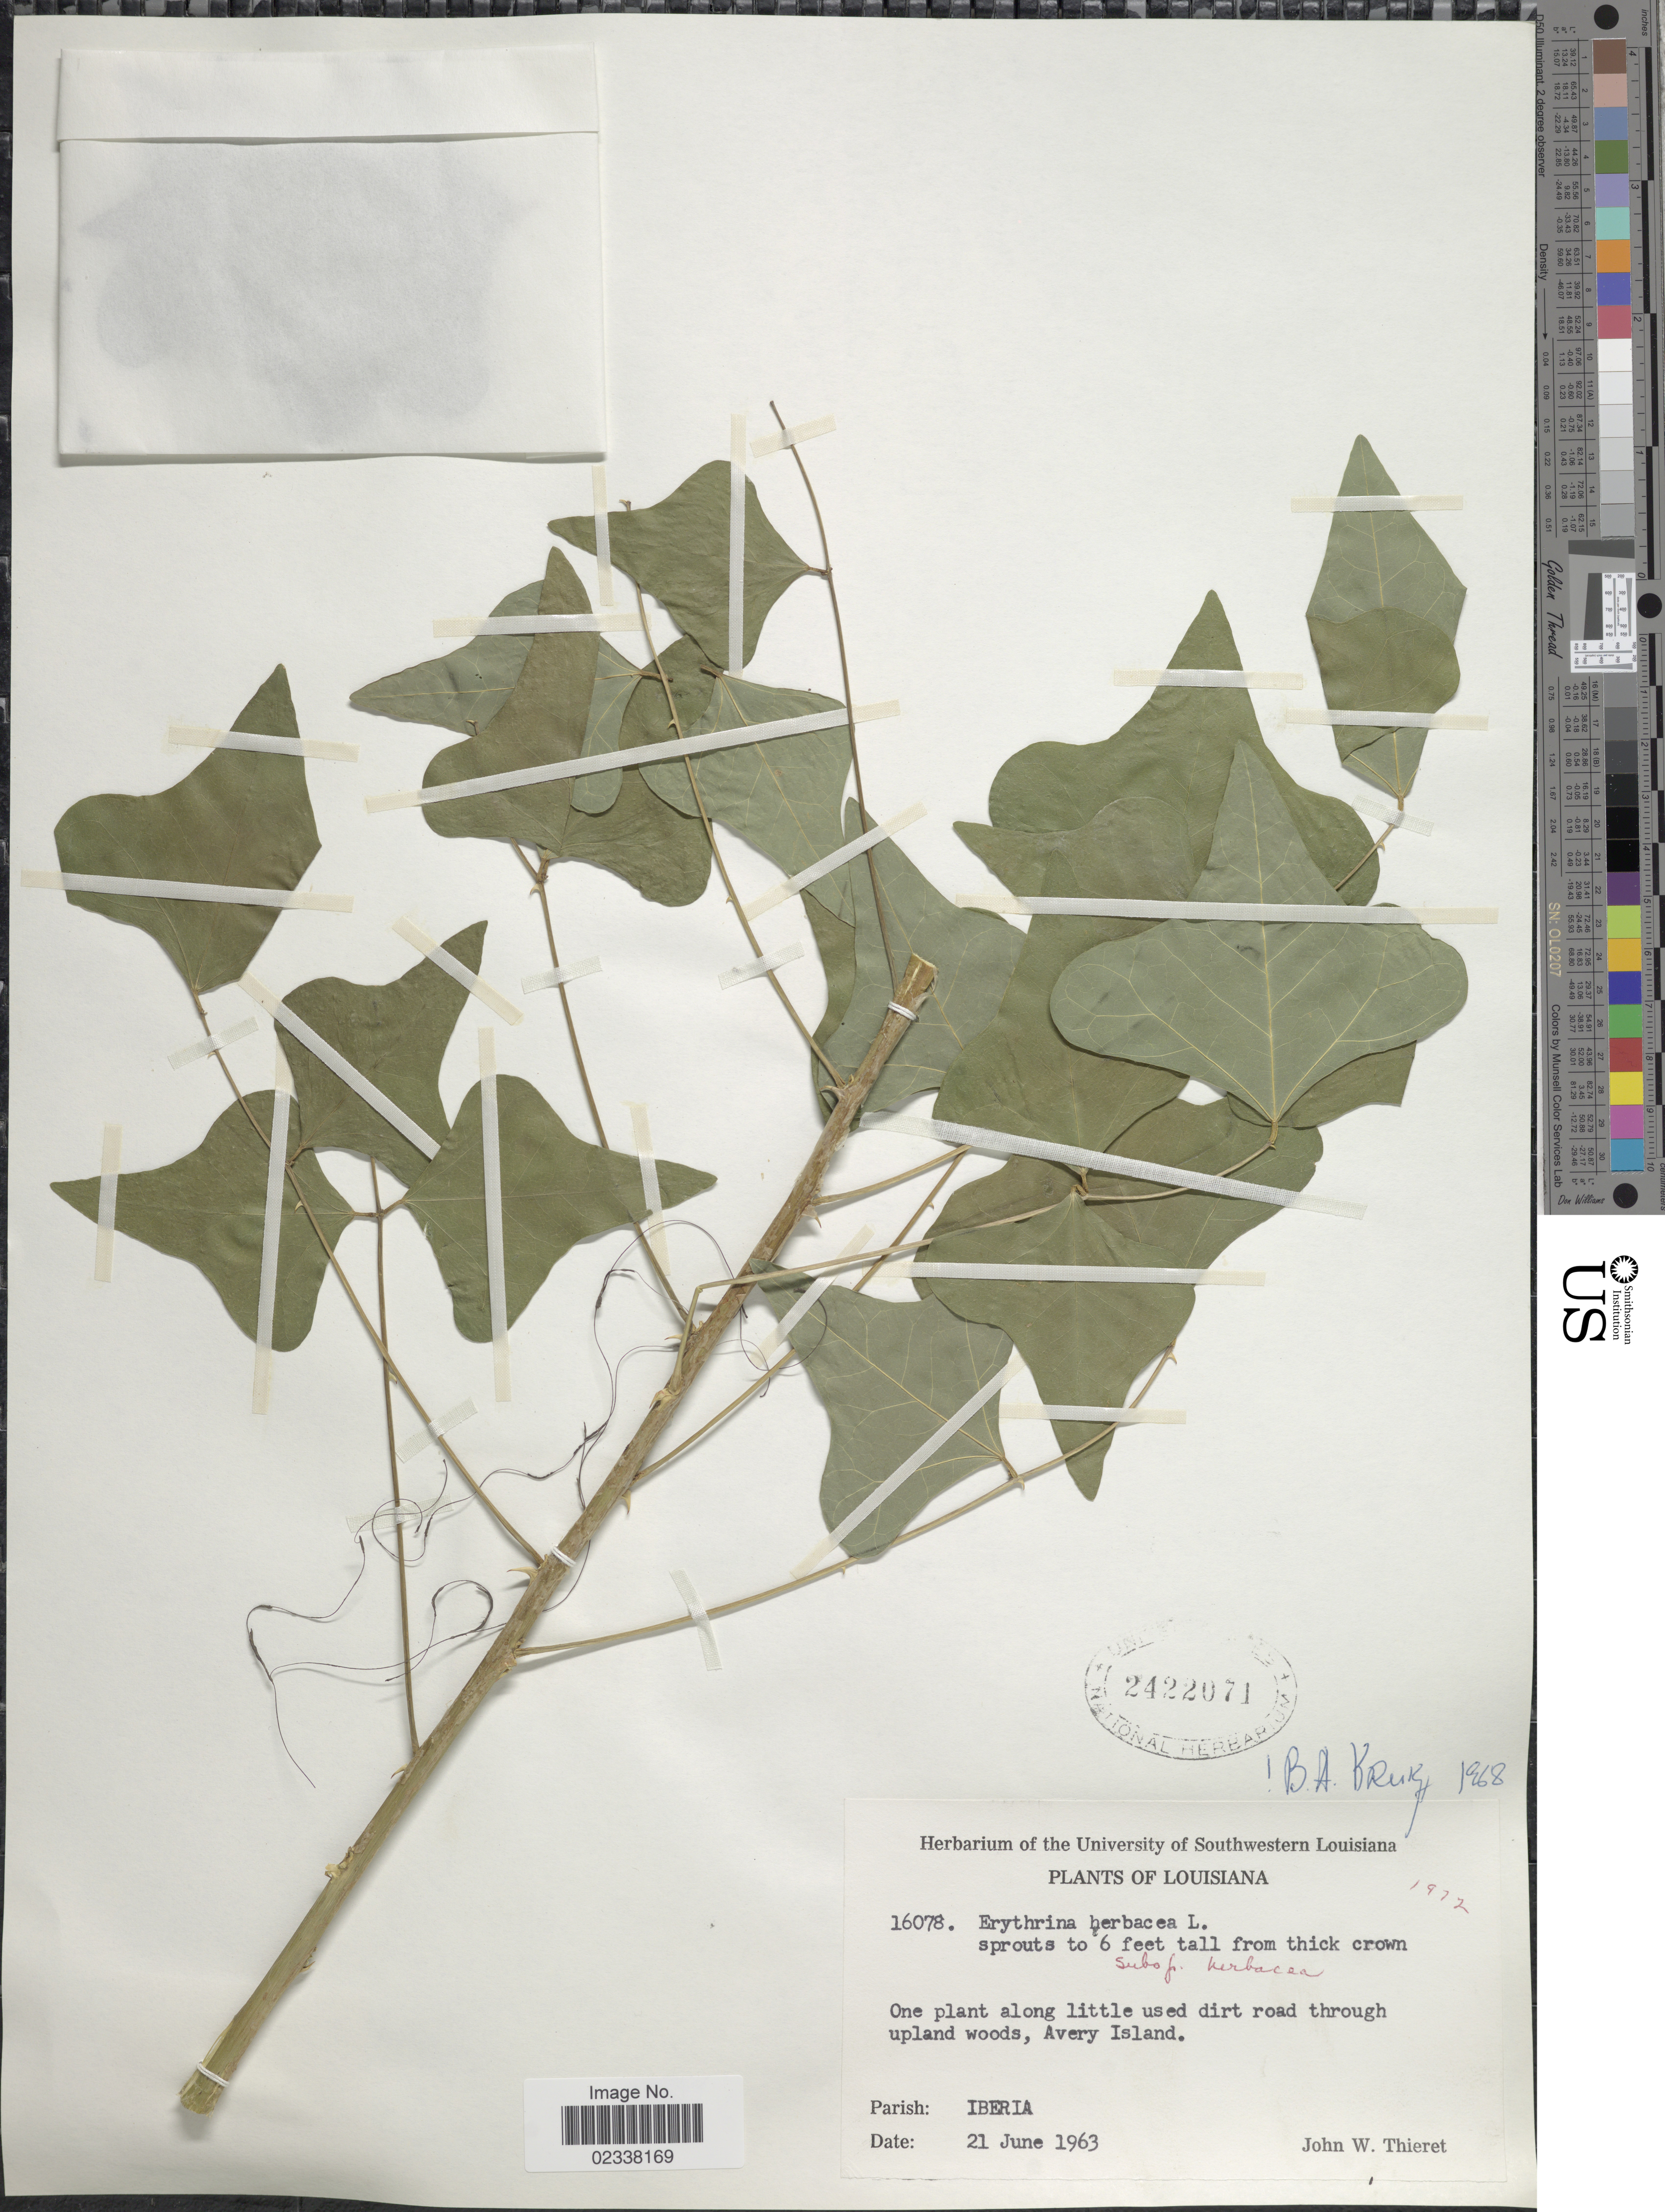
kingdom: Plantae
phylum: Tracheophyta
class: Magnoliopsida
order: Fabales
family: Fabaceae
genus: Erythrina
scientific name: Erythrina herbacea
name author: L.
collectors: J. W. Thieret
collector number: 16078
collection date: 1963-06-21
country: United States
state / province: Louisiana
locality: Avery Island. Parish: Iberia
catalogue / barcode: US 2422071